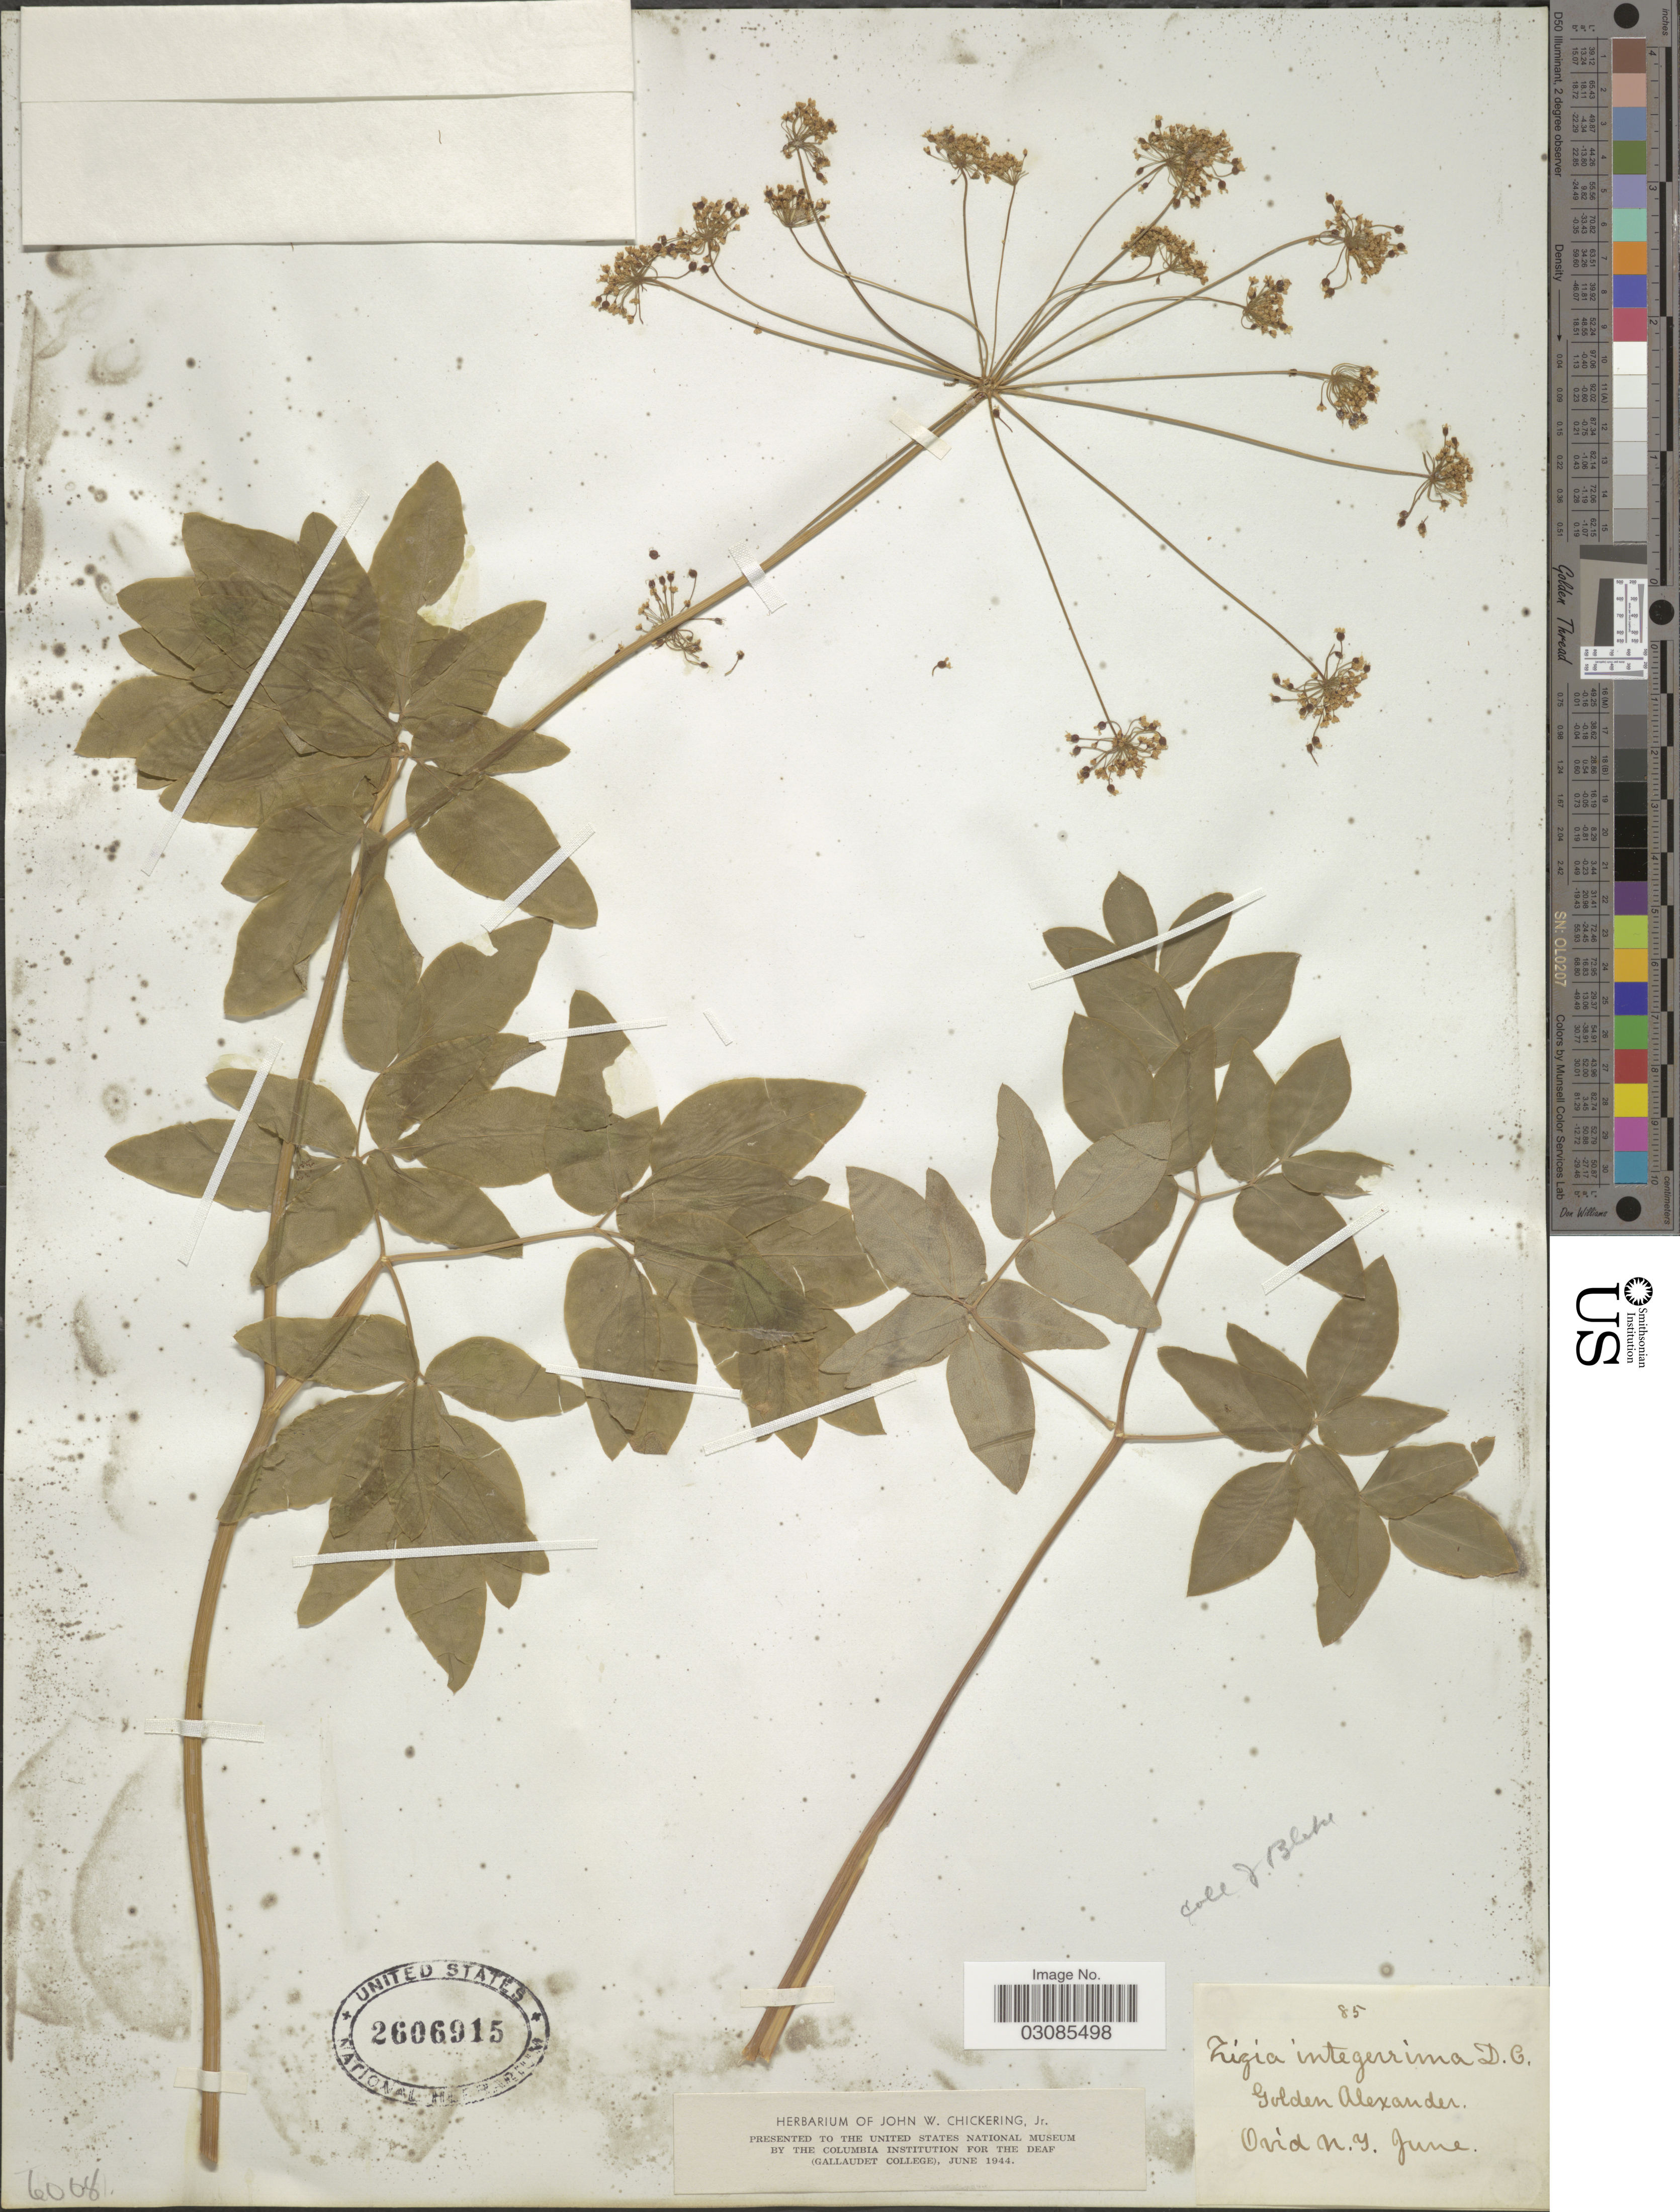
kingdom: Plantae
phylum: Tracheophyta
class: Magnoliopsida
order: Apiales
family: Apiaceae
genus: Taenidia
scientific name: Taenidia integerrima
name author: (L.) Drude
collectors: J. Blake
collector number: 85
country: United States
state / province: New York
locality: Golden Alexander. Ovid N. Y.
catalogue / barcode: US 2606915